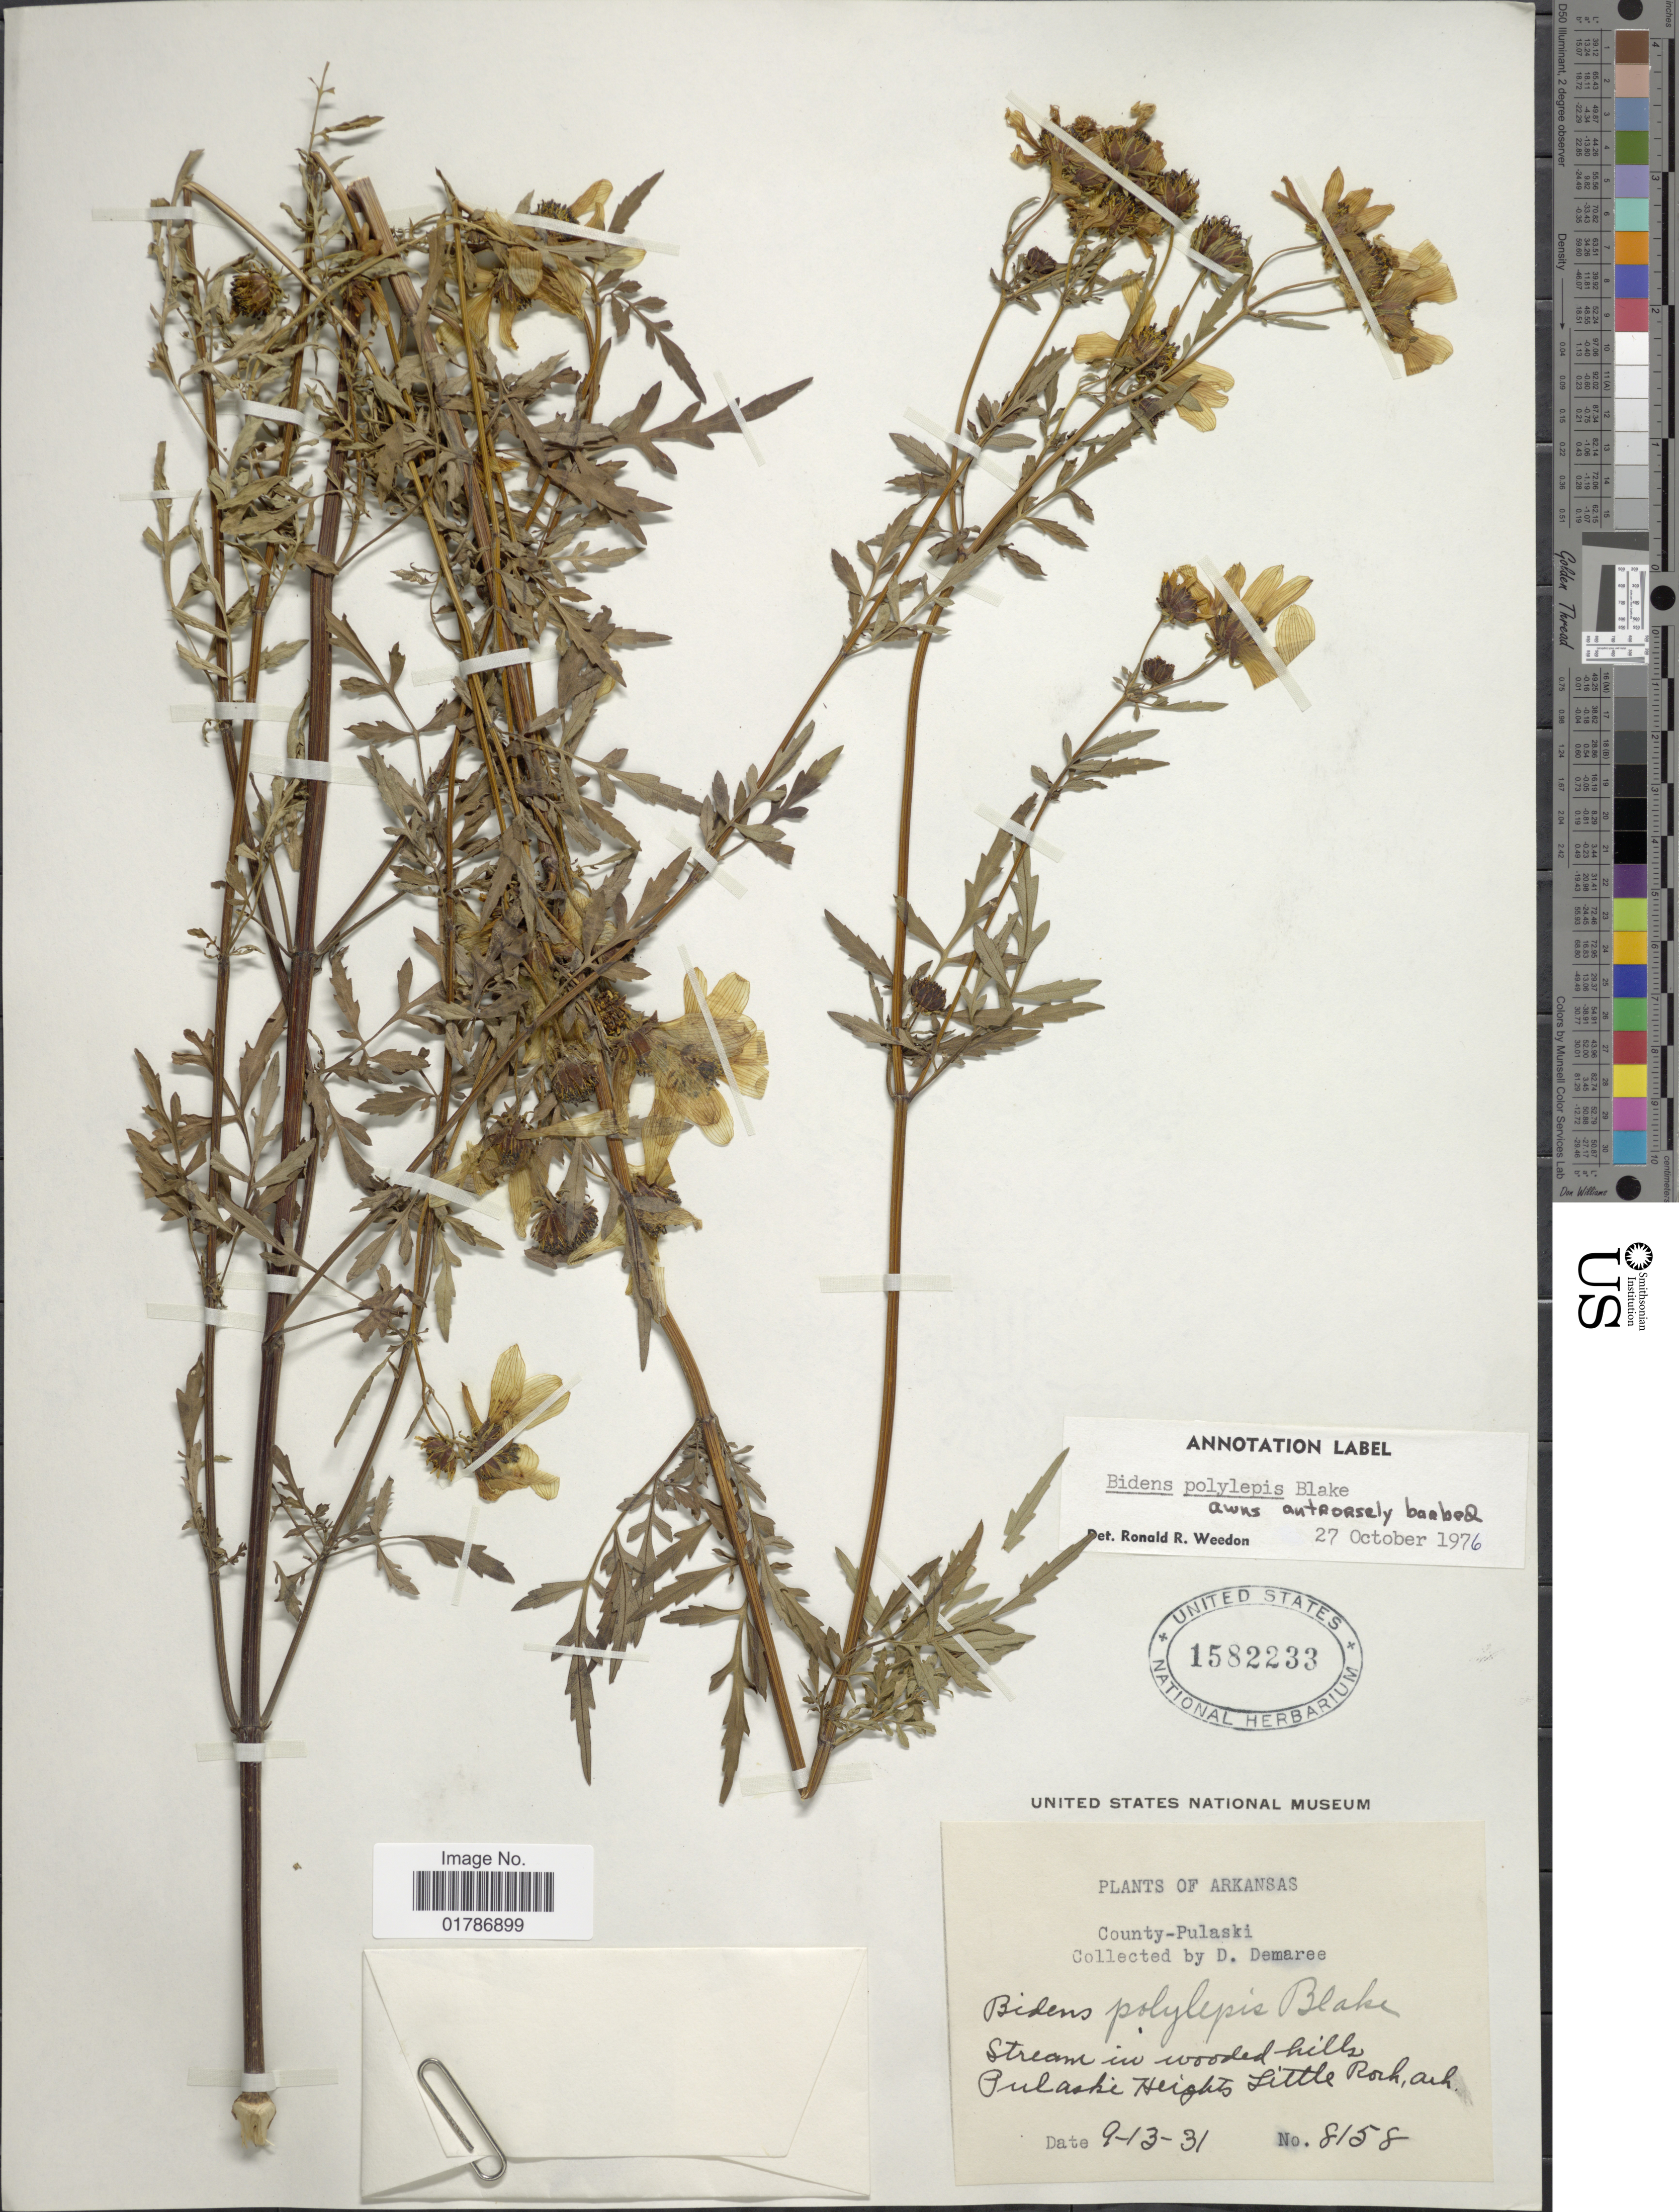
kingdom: Plantae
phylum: Tracheophyta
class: Magnoliopsida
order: Asterales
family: Asteraceae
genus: Bidens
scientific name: Bidens polylepis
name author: S.F. Blake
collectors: D. Demaree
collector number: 8158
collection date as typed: Transcribed d/m/y: 13/9/31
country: United States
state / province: Arkansas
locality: Stream in wooded hills, Pulaski Heights Little Rock, Ark.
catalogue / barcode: US 1582233